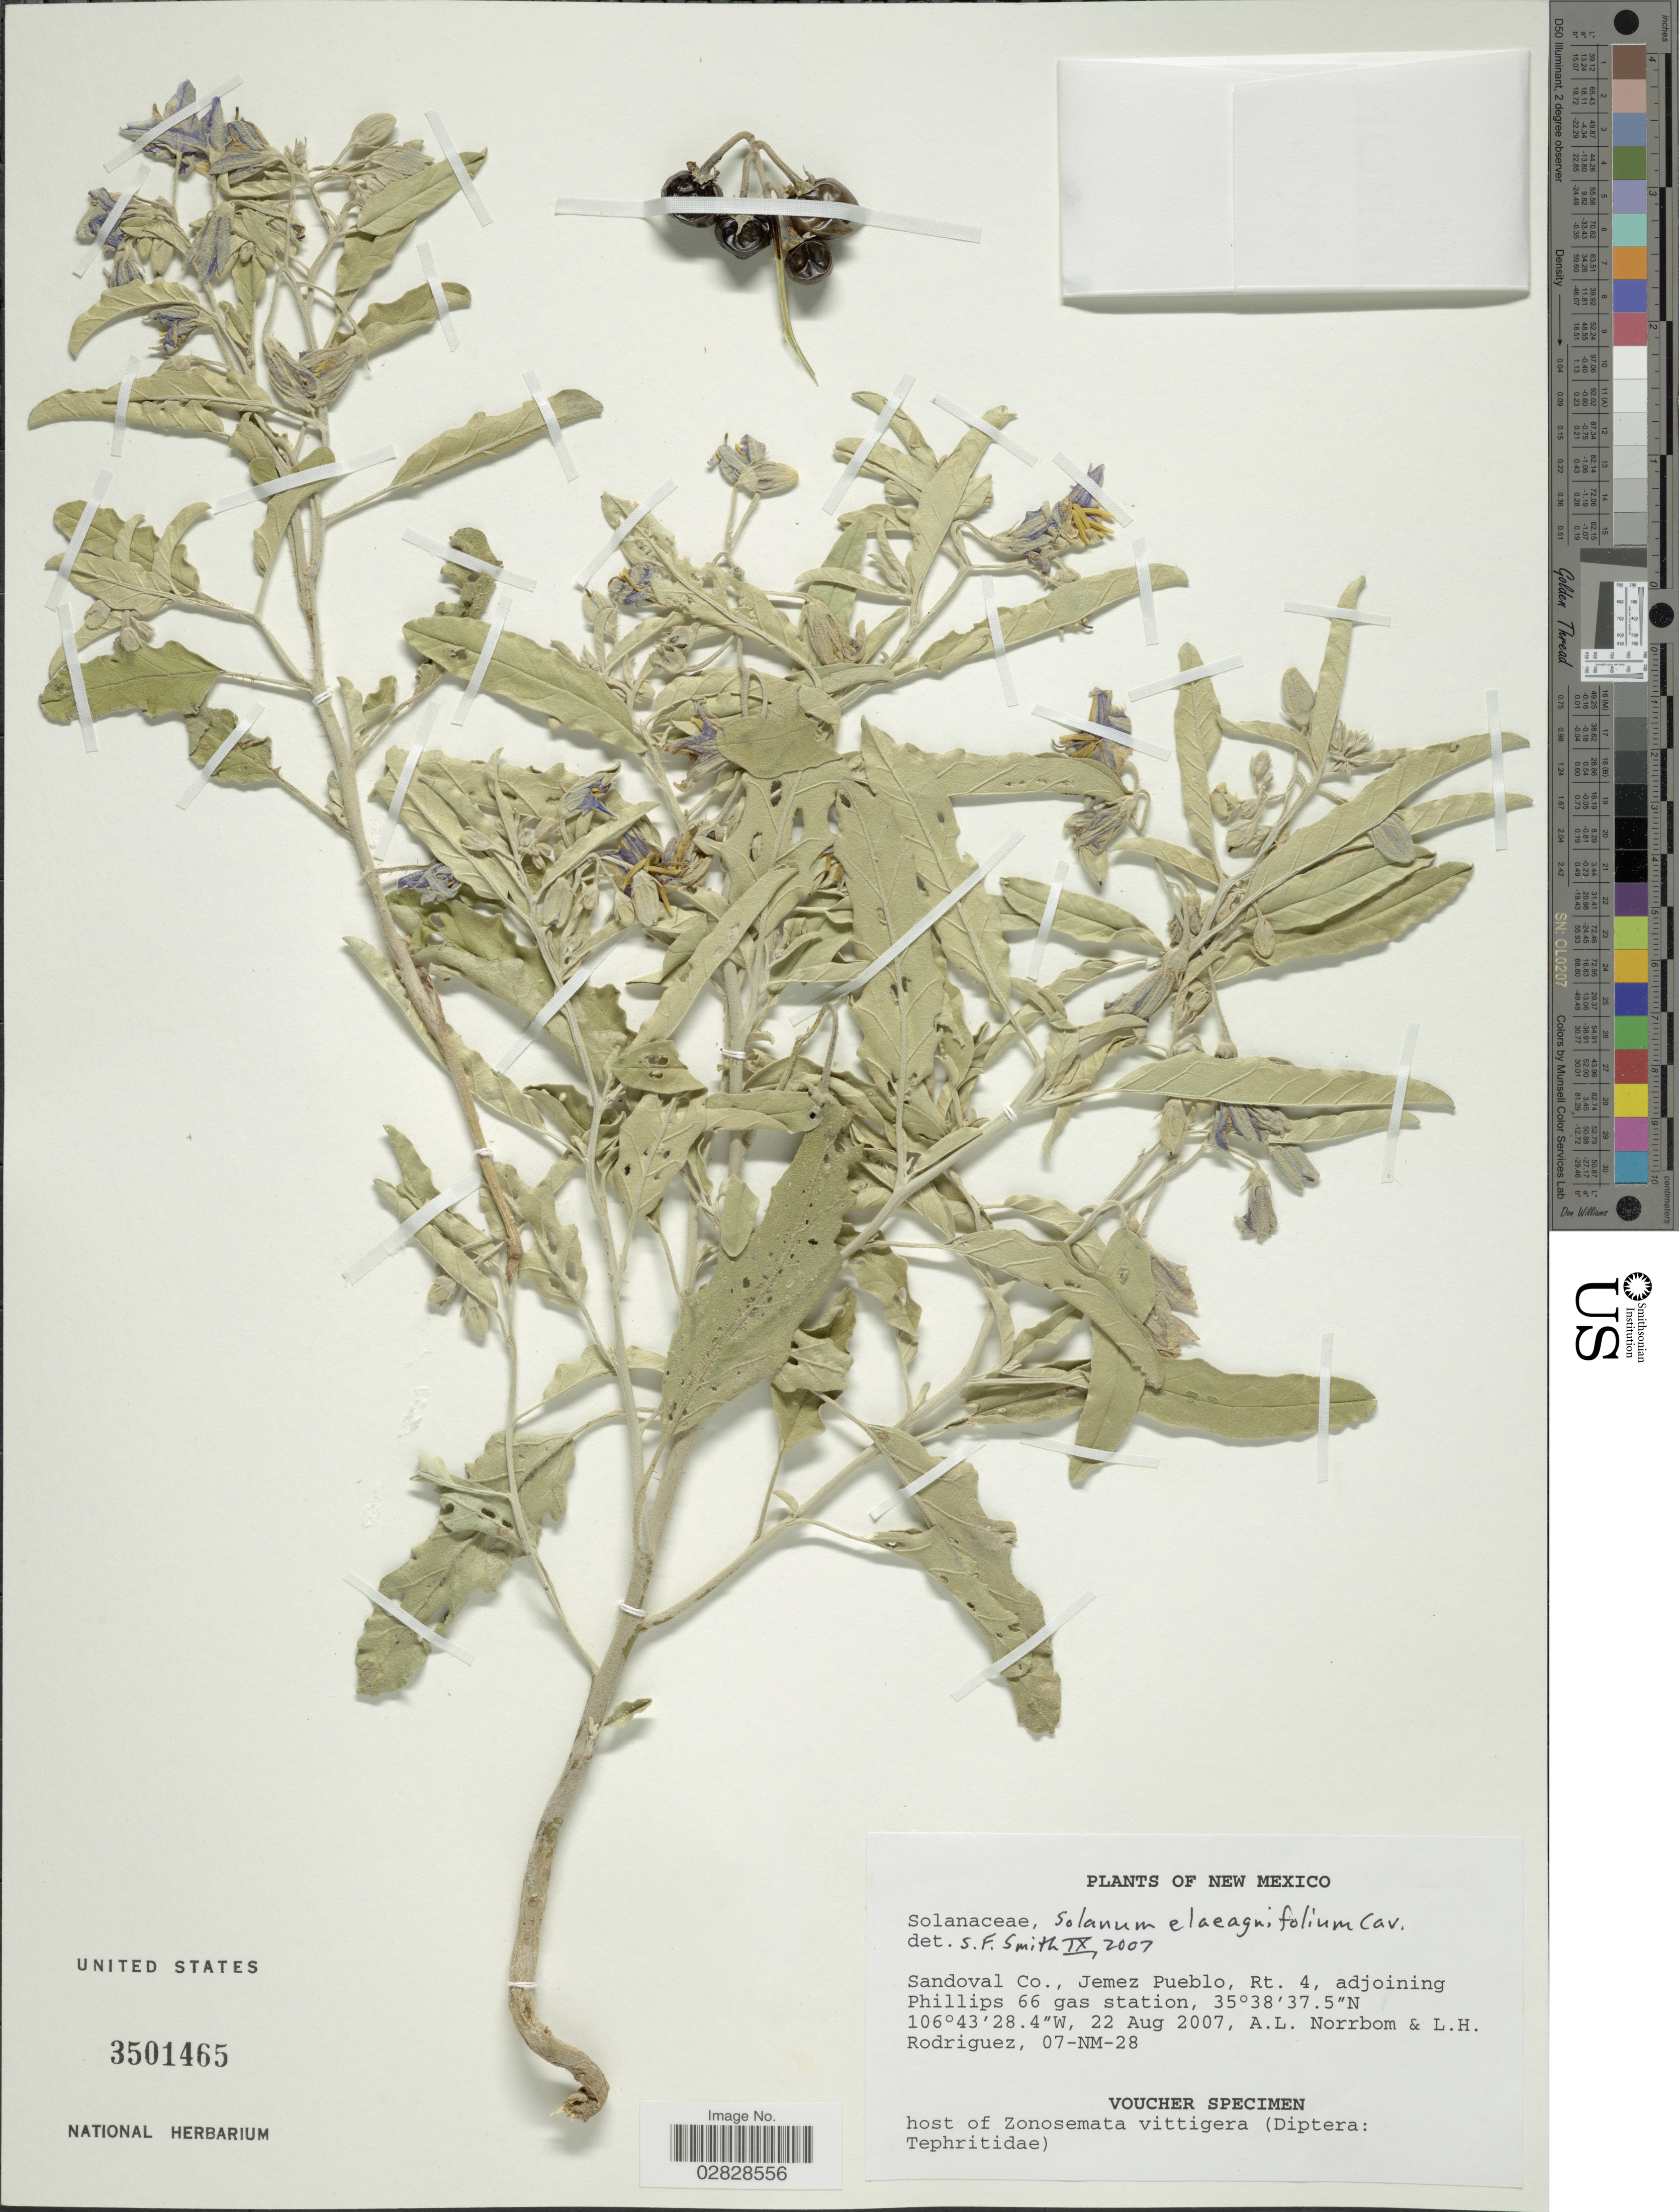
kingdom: Plantae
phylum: Tracheophyta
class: Magnoliopsida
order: Solanales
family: Solanaceae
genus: Solanum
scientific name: Solanum elaeagnifolium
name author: Cav.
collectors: A. L. Norrbom & L. Rodriguez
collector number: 07-NM-28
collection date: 2007-08-22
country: United States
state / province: New Mexico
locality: Sandoval Co., Jemez Pueblo, Rt. 4, adjoining Phillips 66 gas station.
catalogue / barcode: US 3501465